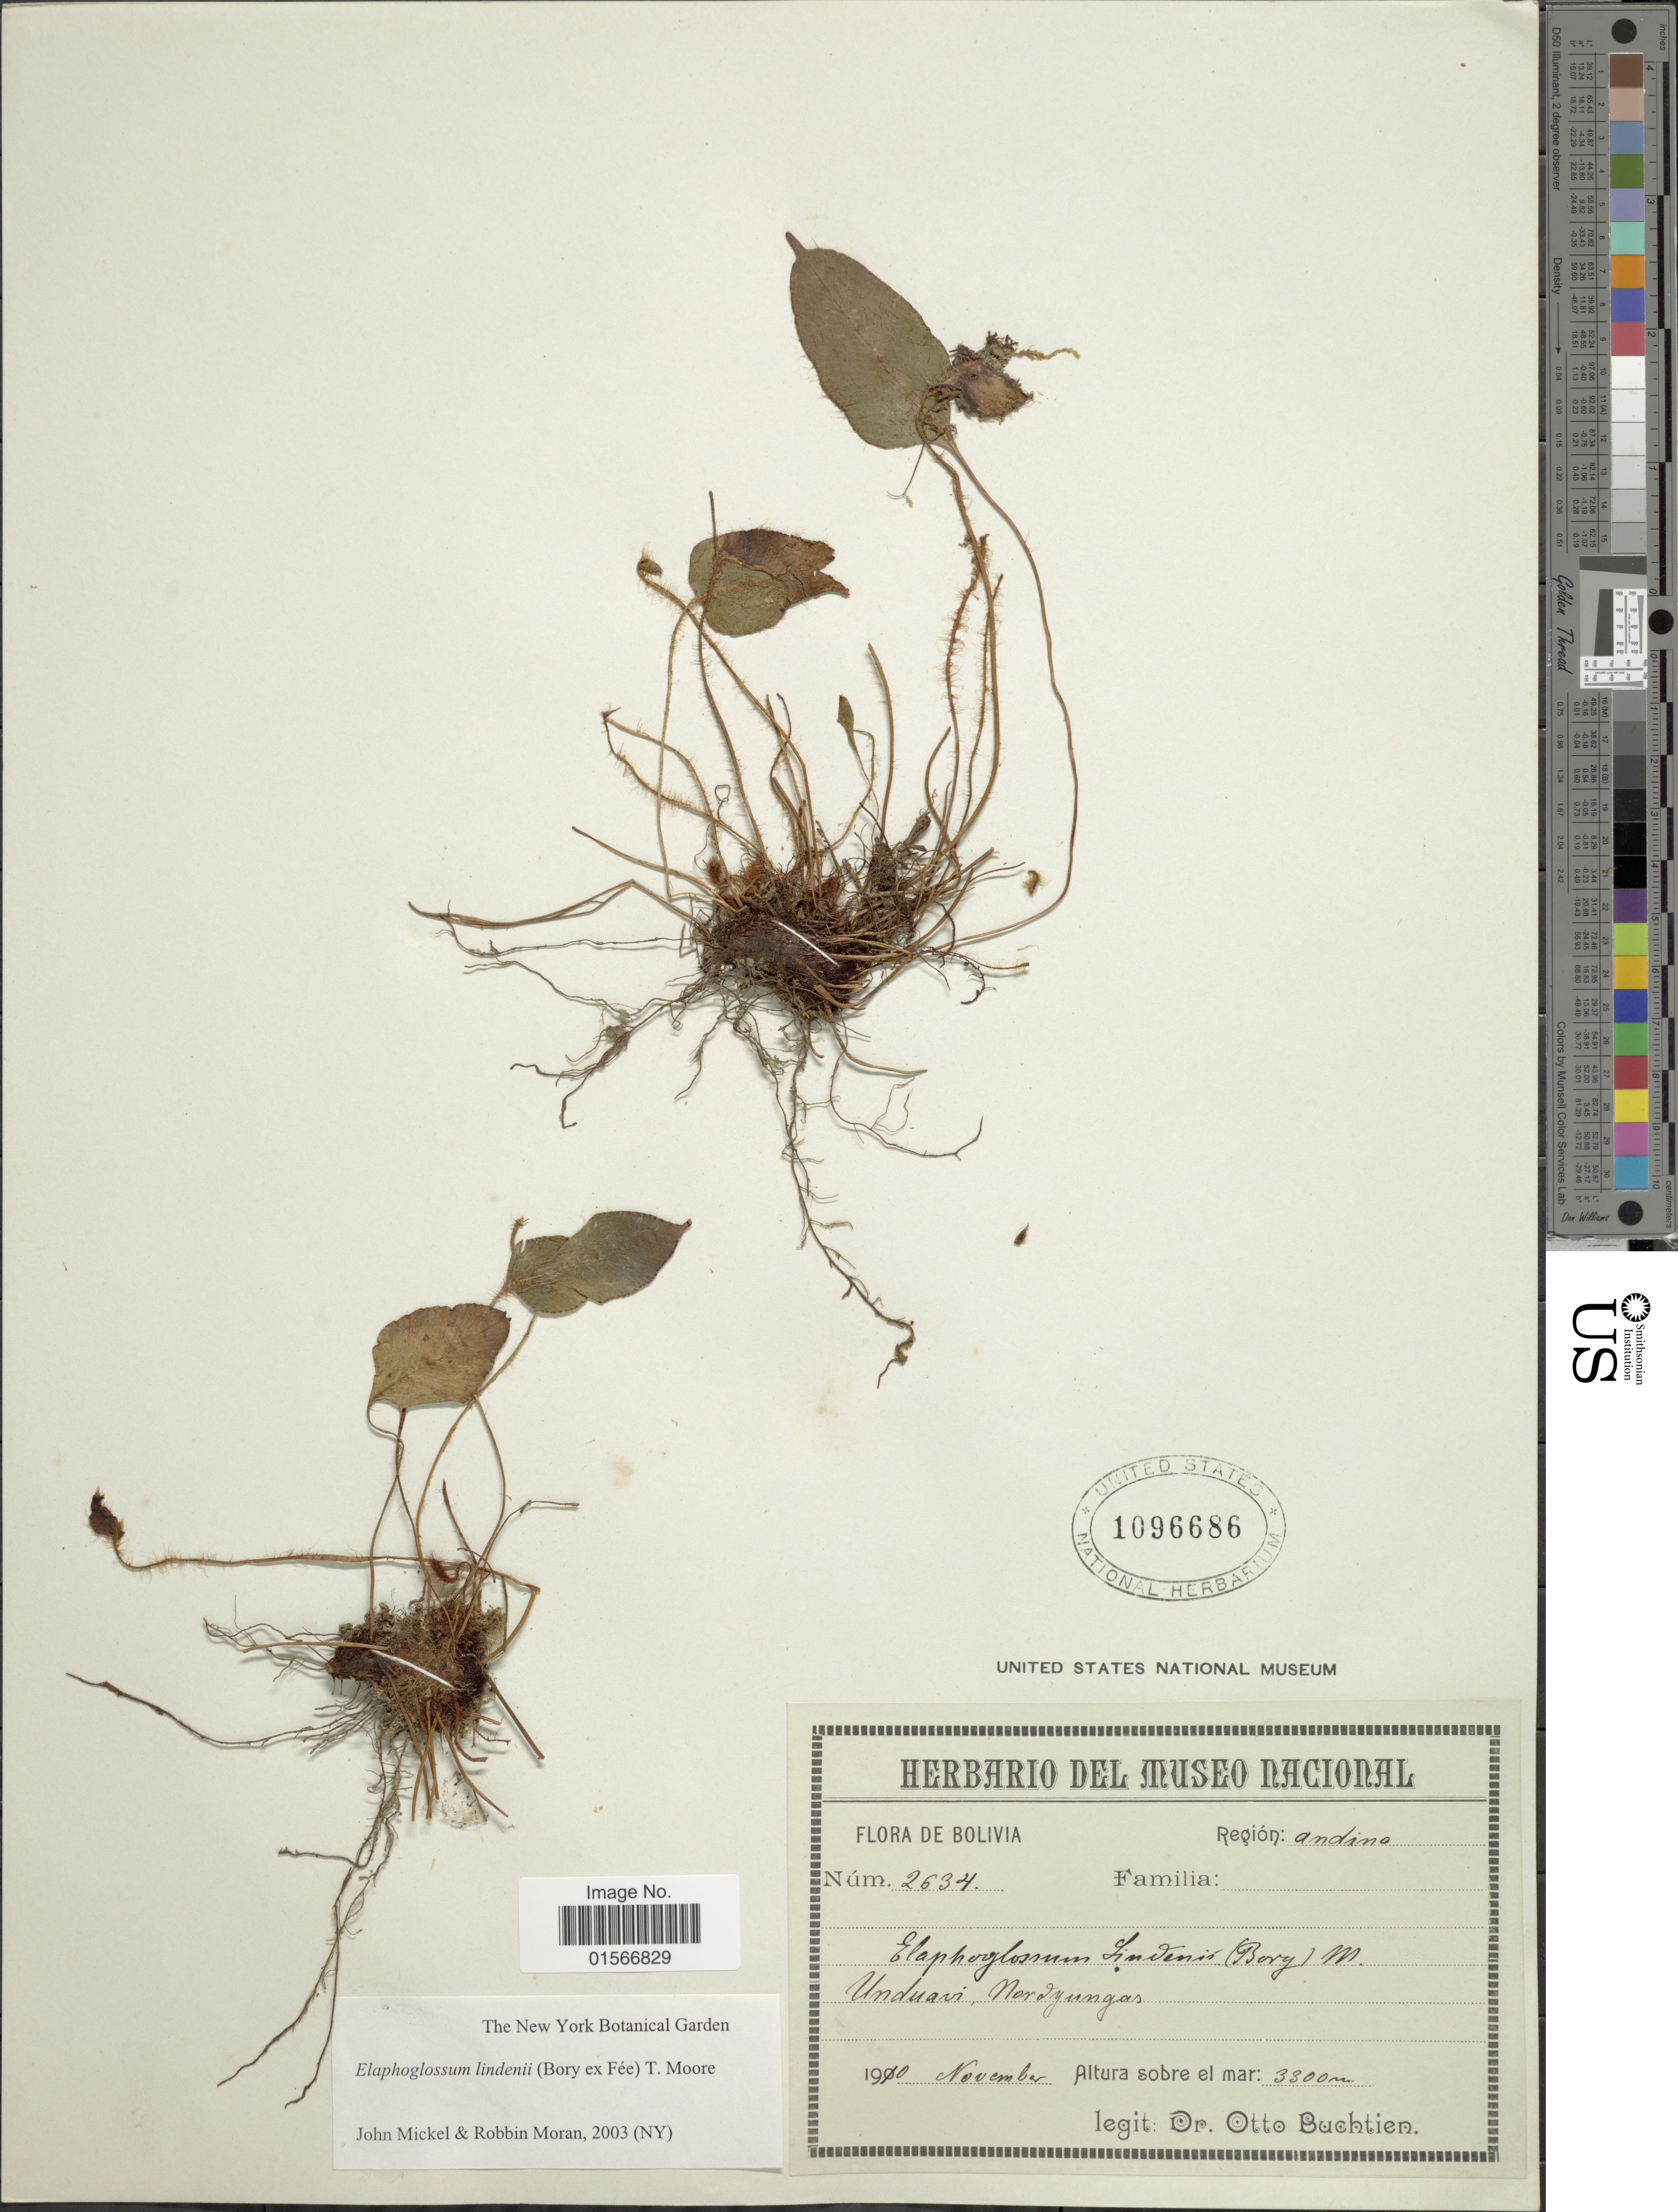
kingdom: Plantae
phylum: Tracheophyta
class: Polypodiopsida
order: Polypodiales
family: Dryopteridaceae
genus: Elaphoglossum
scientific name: Elaphoglossum lindenii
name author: (Bory ex Fée) T. Moore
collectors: O. Buchtien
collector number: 2634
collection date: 1910-11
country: Bolivia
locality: Unduavi, Nordyungas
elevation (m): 3300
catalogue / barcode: US 1096686